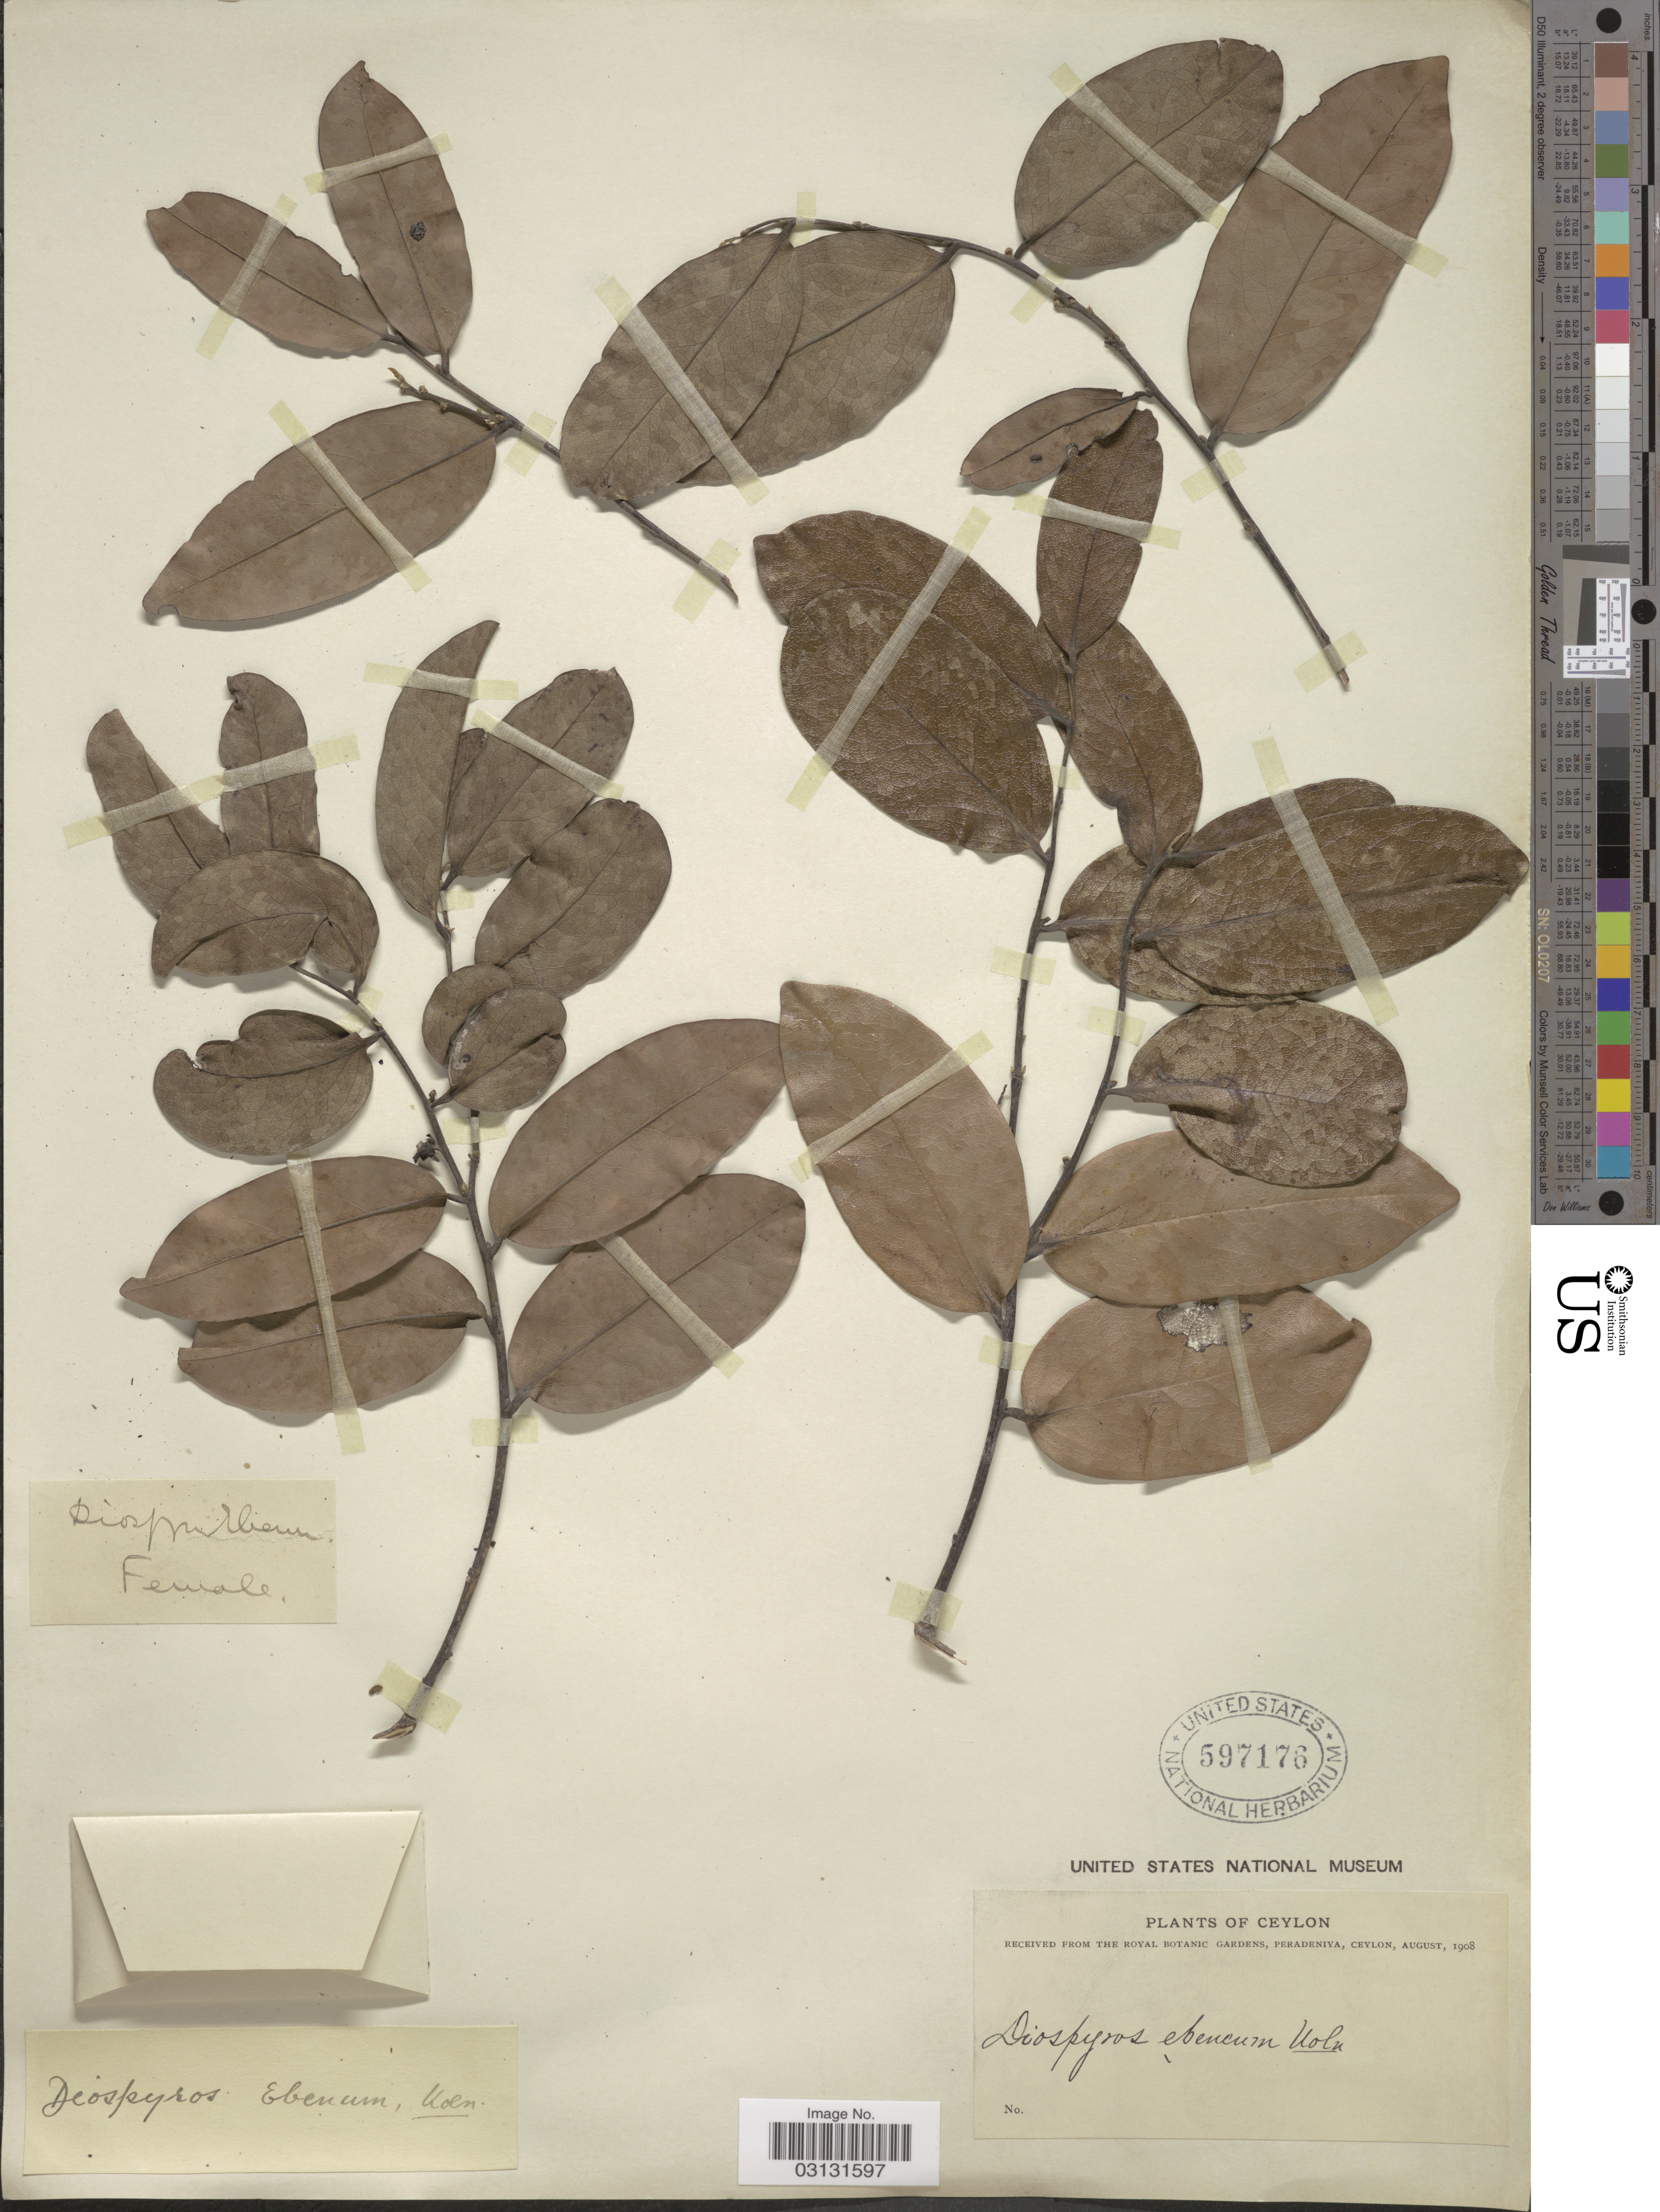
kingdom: Plantae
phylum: Tracheophyta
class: Magnoliopsida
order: Ericales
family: Ebenaceae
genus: Diospyros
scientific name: Diospyros ebenum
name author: J. Koenig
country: Sri Lanka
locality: Ceylon.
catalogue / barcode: US 597176